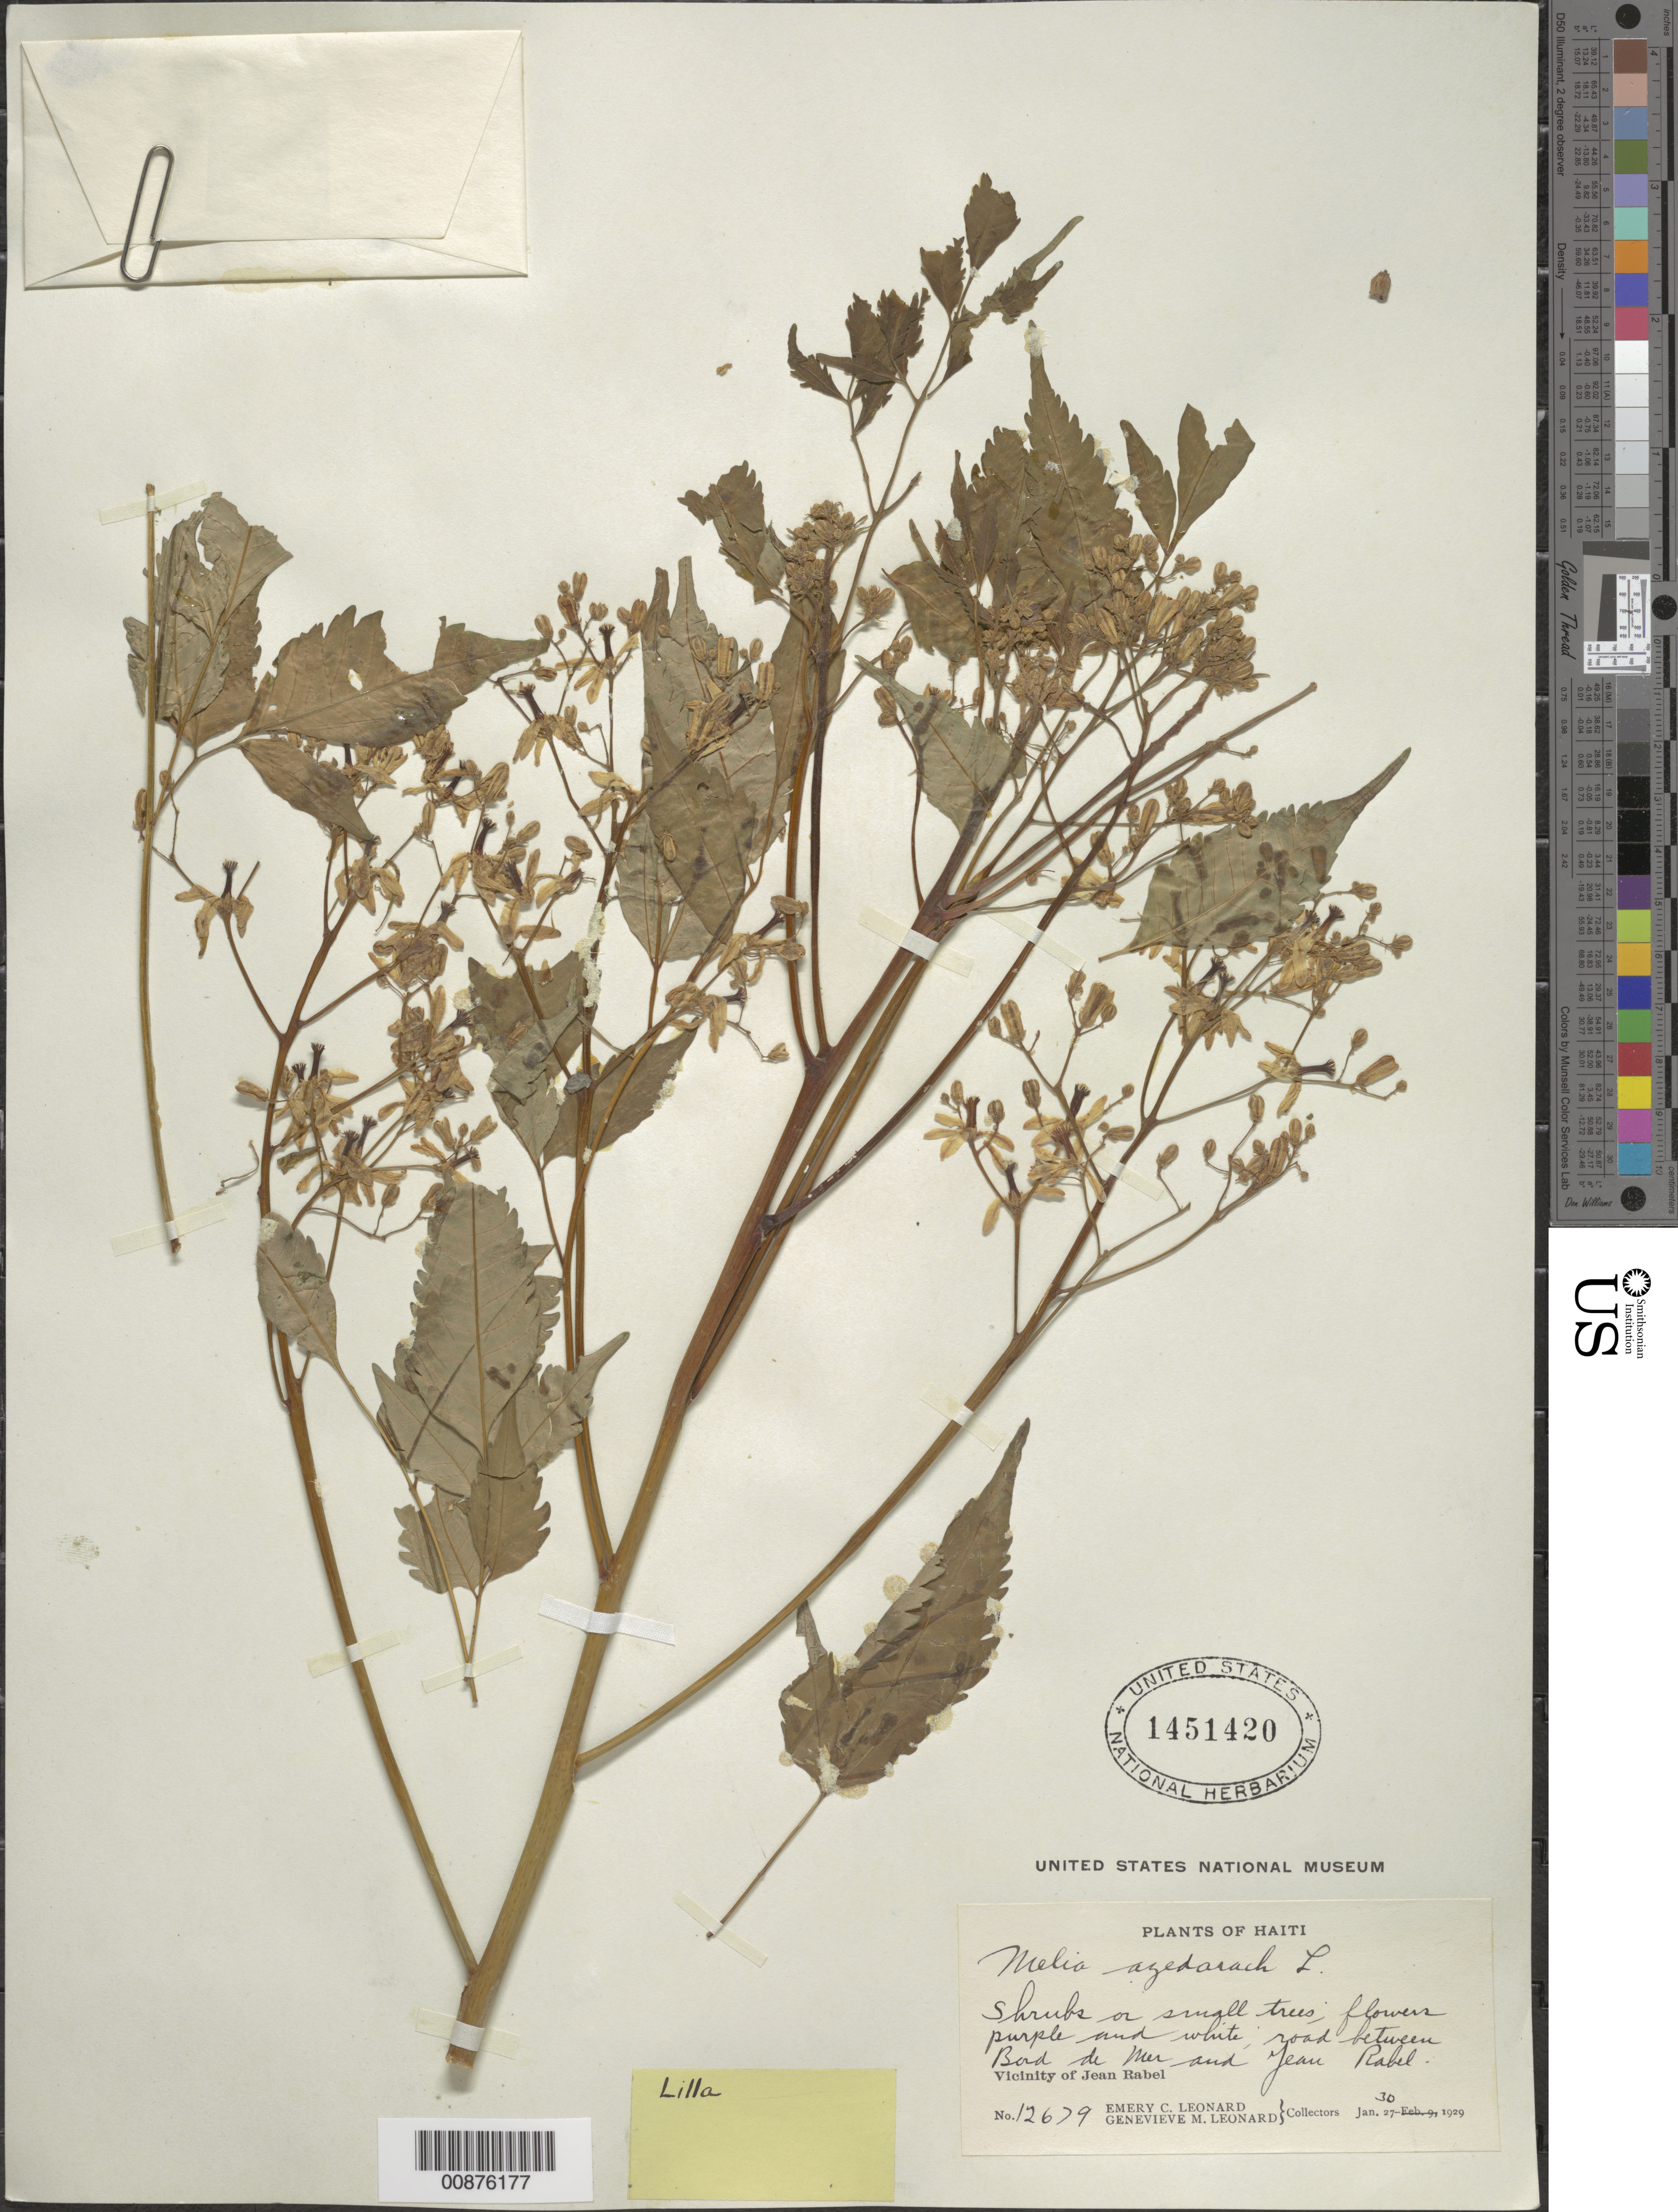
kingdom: Plantae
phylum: Tracheophyta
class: Magnoliopsida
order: Sapindales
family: Meliaceae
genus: Melia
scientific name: Melia azedarach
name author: L.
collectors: E. C. Leonard & G. M. Leonard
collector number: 12679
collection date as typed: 30 Jan 1929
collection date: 1929-01-30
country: Haiti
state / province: Nord-Ouest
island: Hispaniola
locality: Vicinity of Jean Rabel, road between Bord de Mer and Jean Rabel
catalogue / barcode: US 1451420